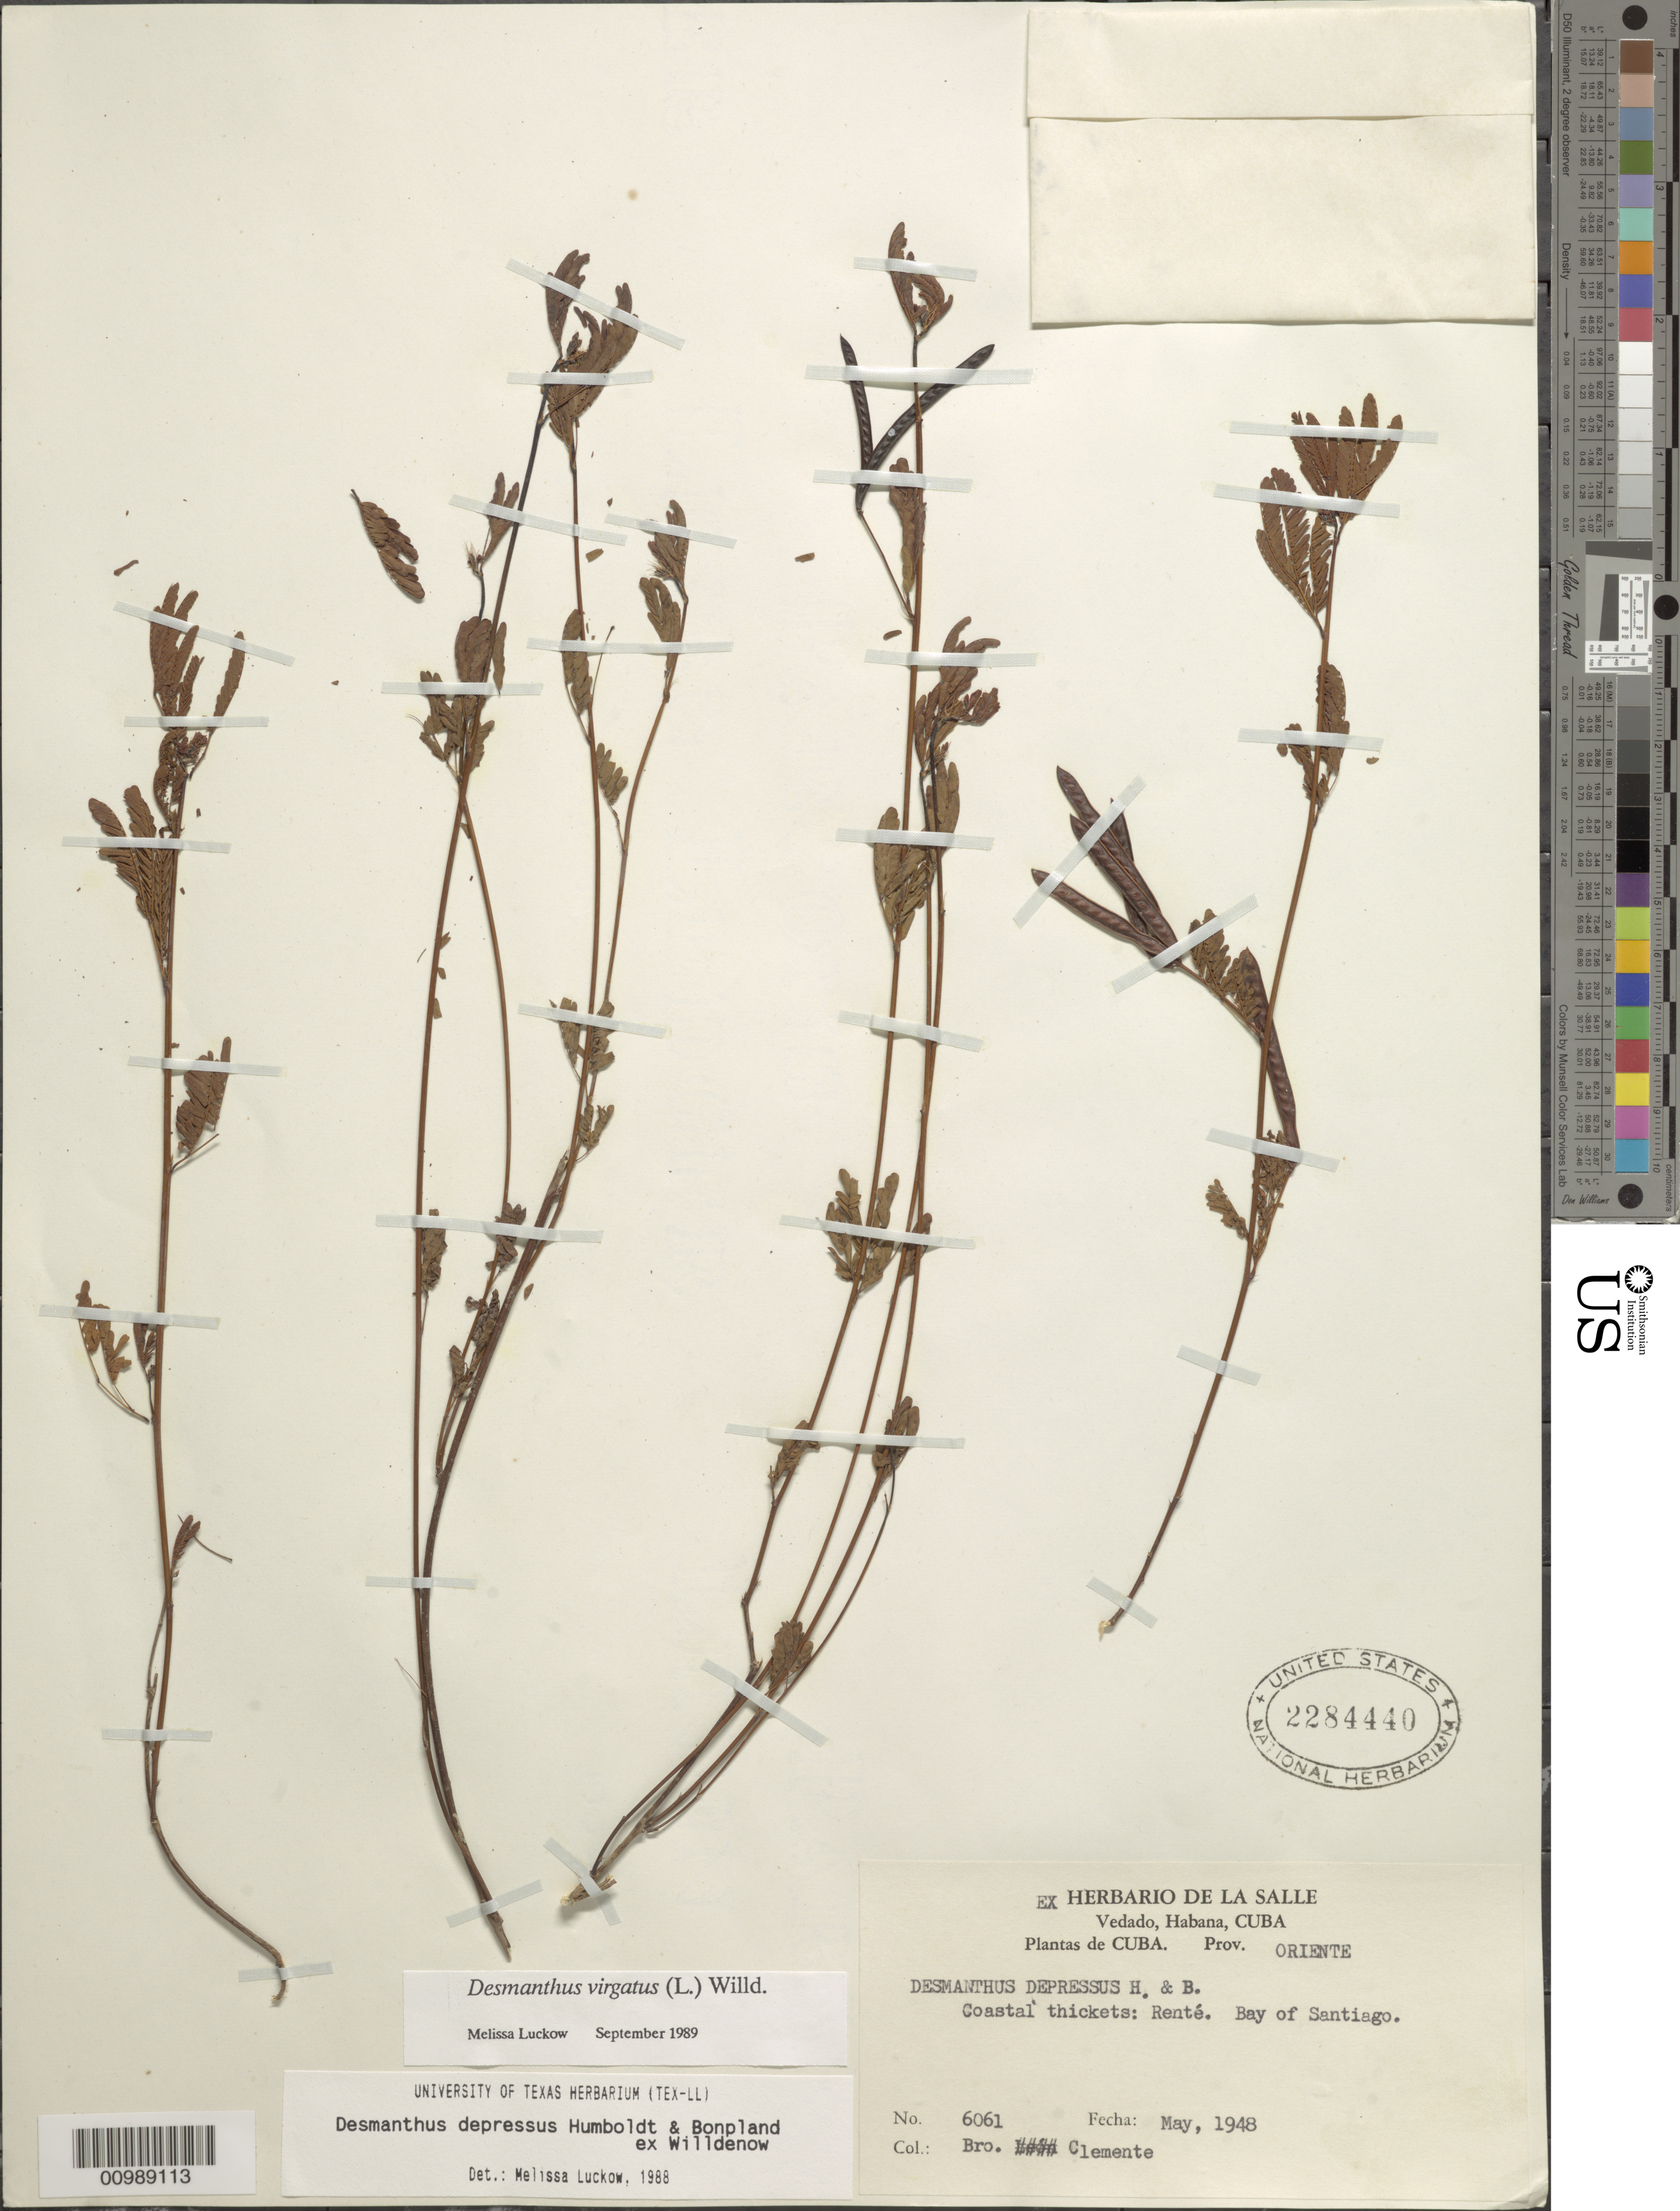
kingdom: Plantae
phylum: Tracheophyta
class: Magnoliopsida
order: Fabales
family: Fabaceae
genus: Desmanthus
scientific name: Desmanthus virgatus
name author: (L.) Willd.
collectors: Bro. Clemente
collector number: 6061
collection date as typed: May 1948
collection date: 1948-05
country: Cuba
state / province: Santiago de Cuba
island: Cuba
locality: Bay of Santiago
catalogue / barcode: US 2284440